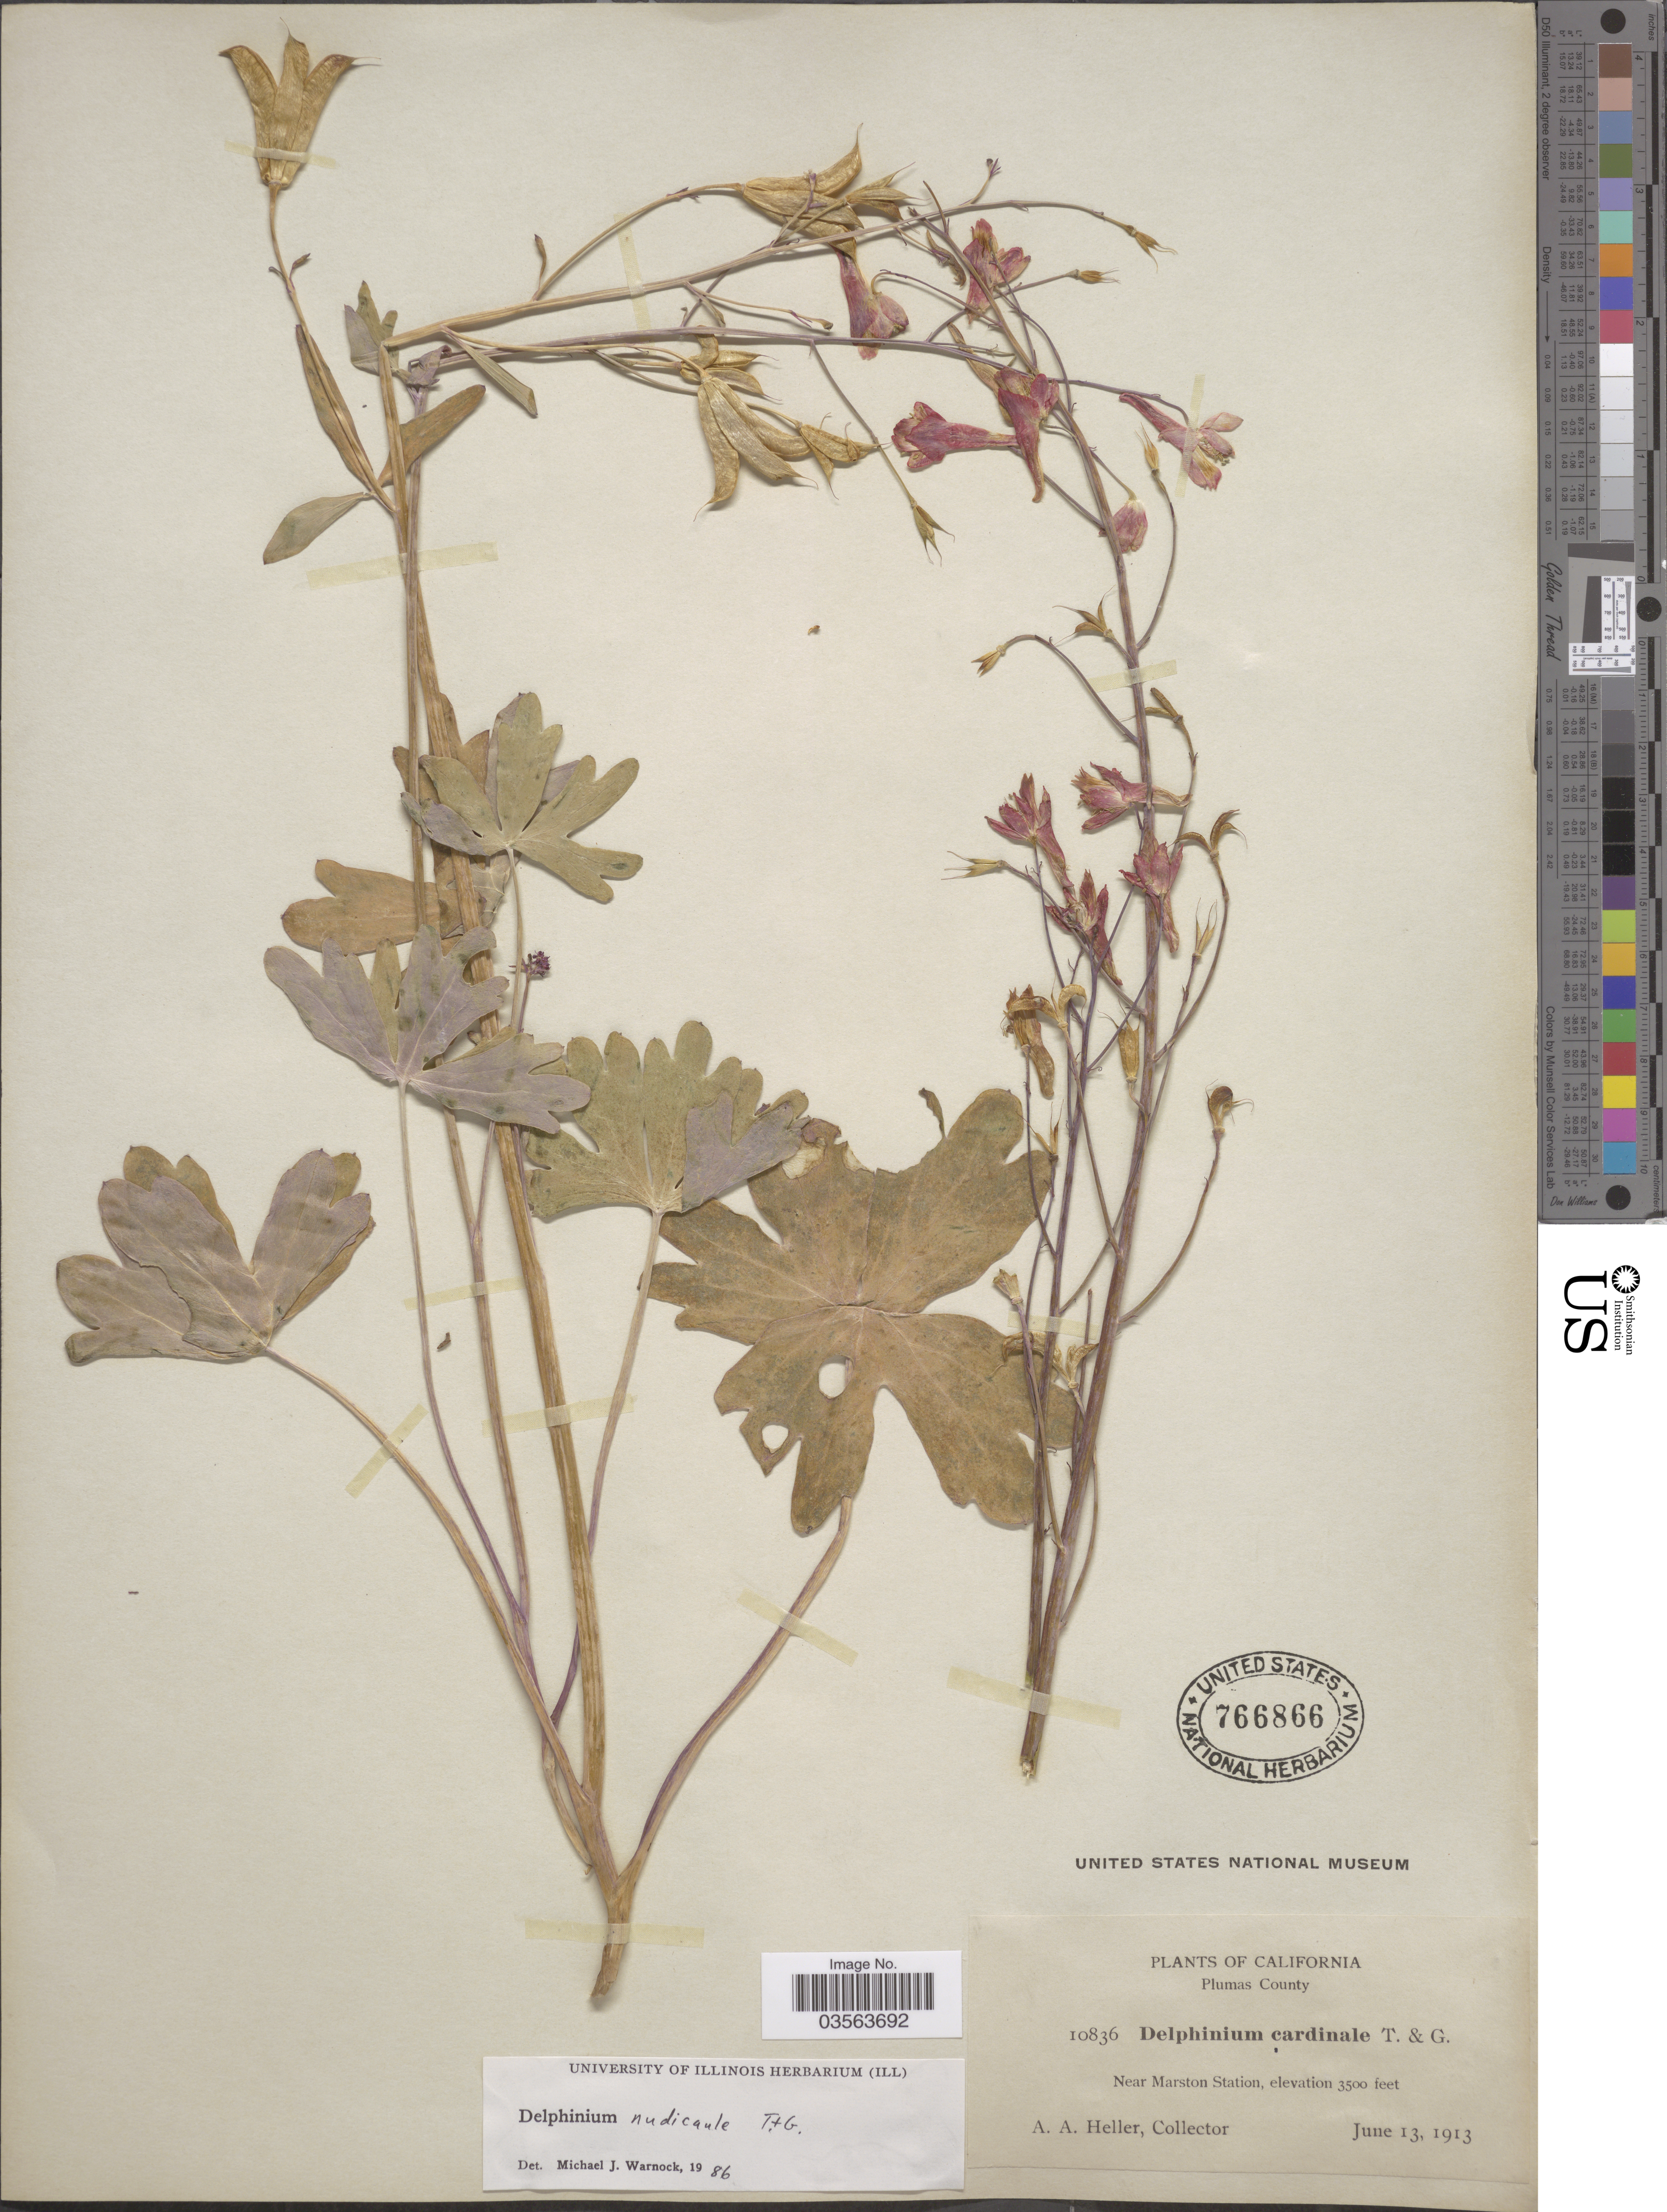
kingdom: Plantae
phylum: Tracheophyta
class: Magnoliopsida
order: Ranunculales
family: Ranunculaceae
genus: Delphinium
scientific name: Delphinium nudicaule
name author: Torr. & A. Gray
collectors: A. A. Heller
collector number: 10836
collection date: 1913-06-13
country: United States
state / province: California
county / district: Plumas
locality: Plumas County. Near Marston Station.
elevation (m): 1067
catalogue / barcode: US 766866